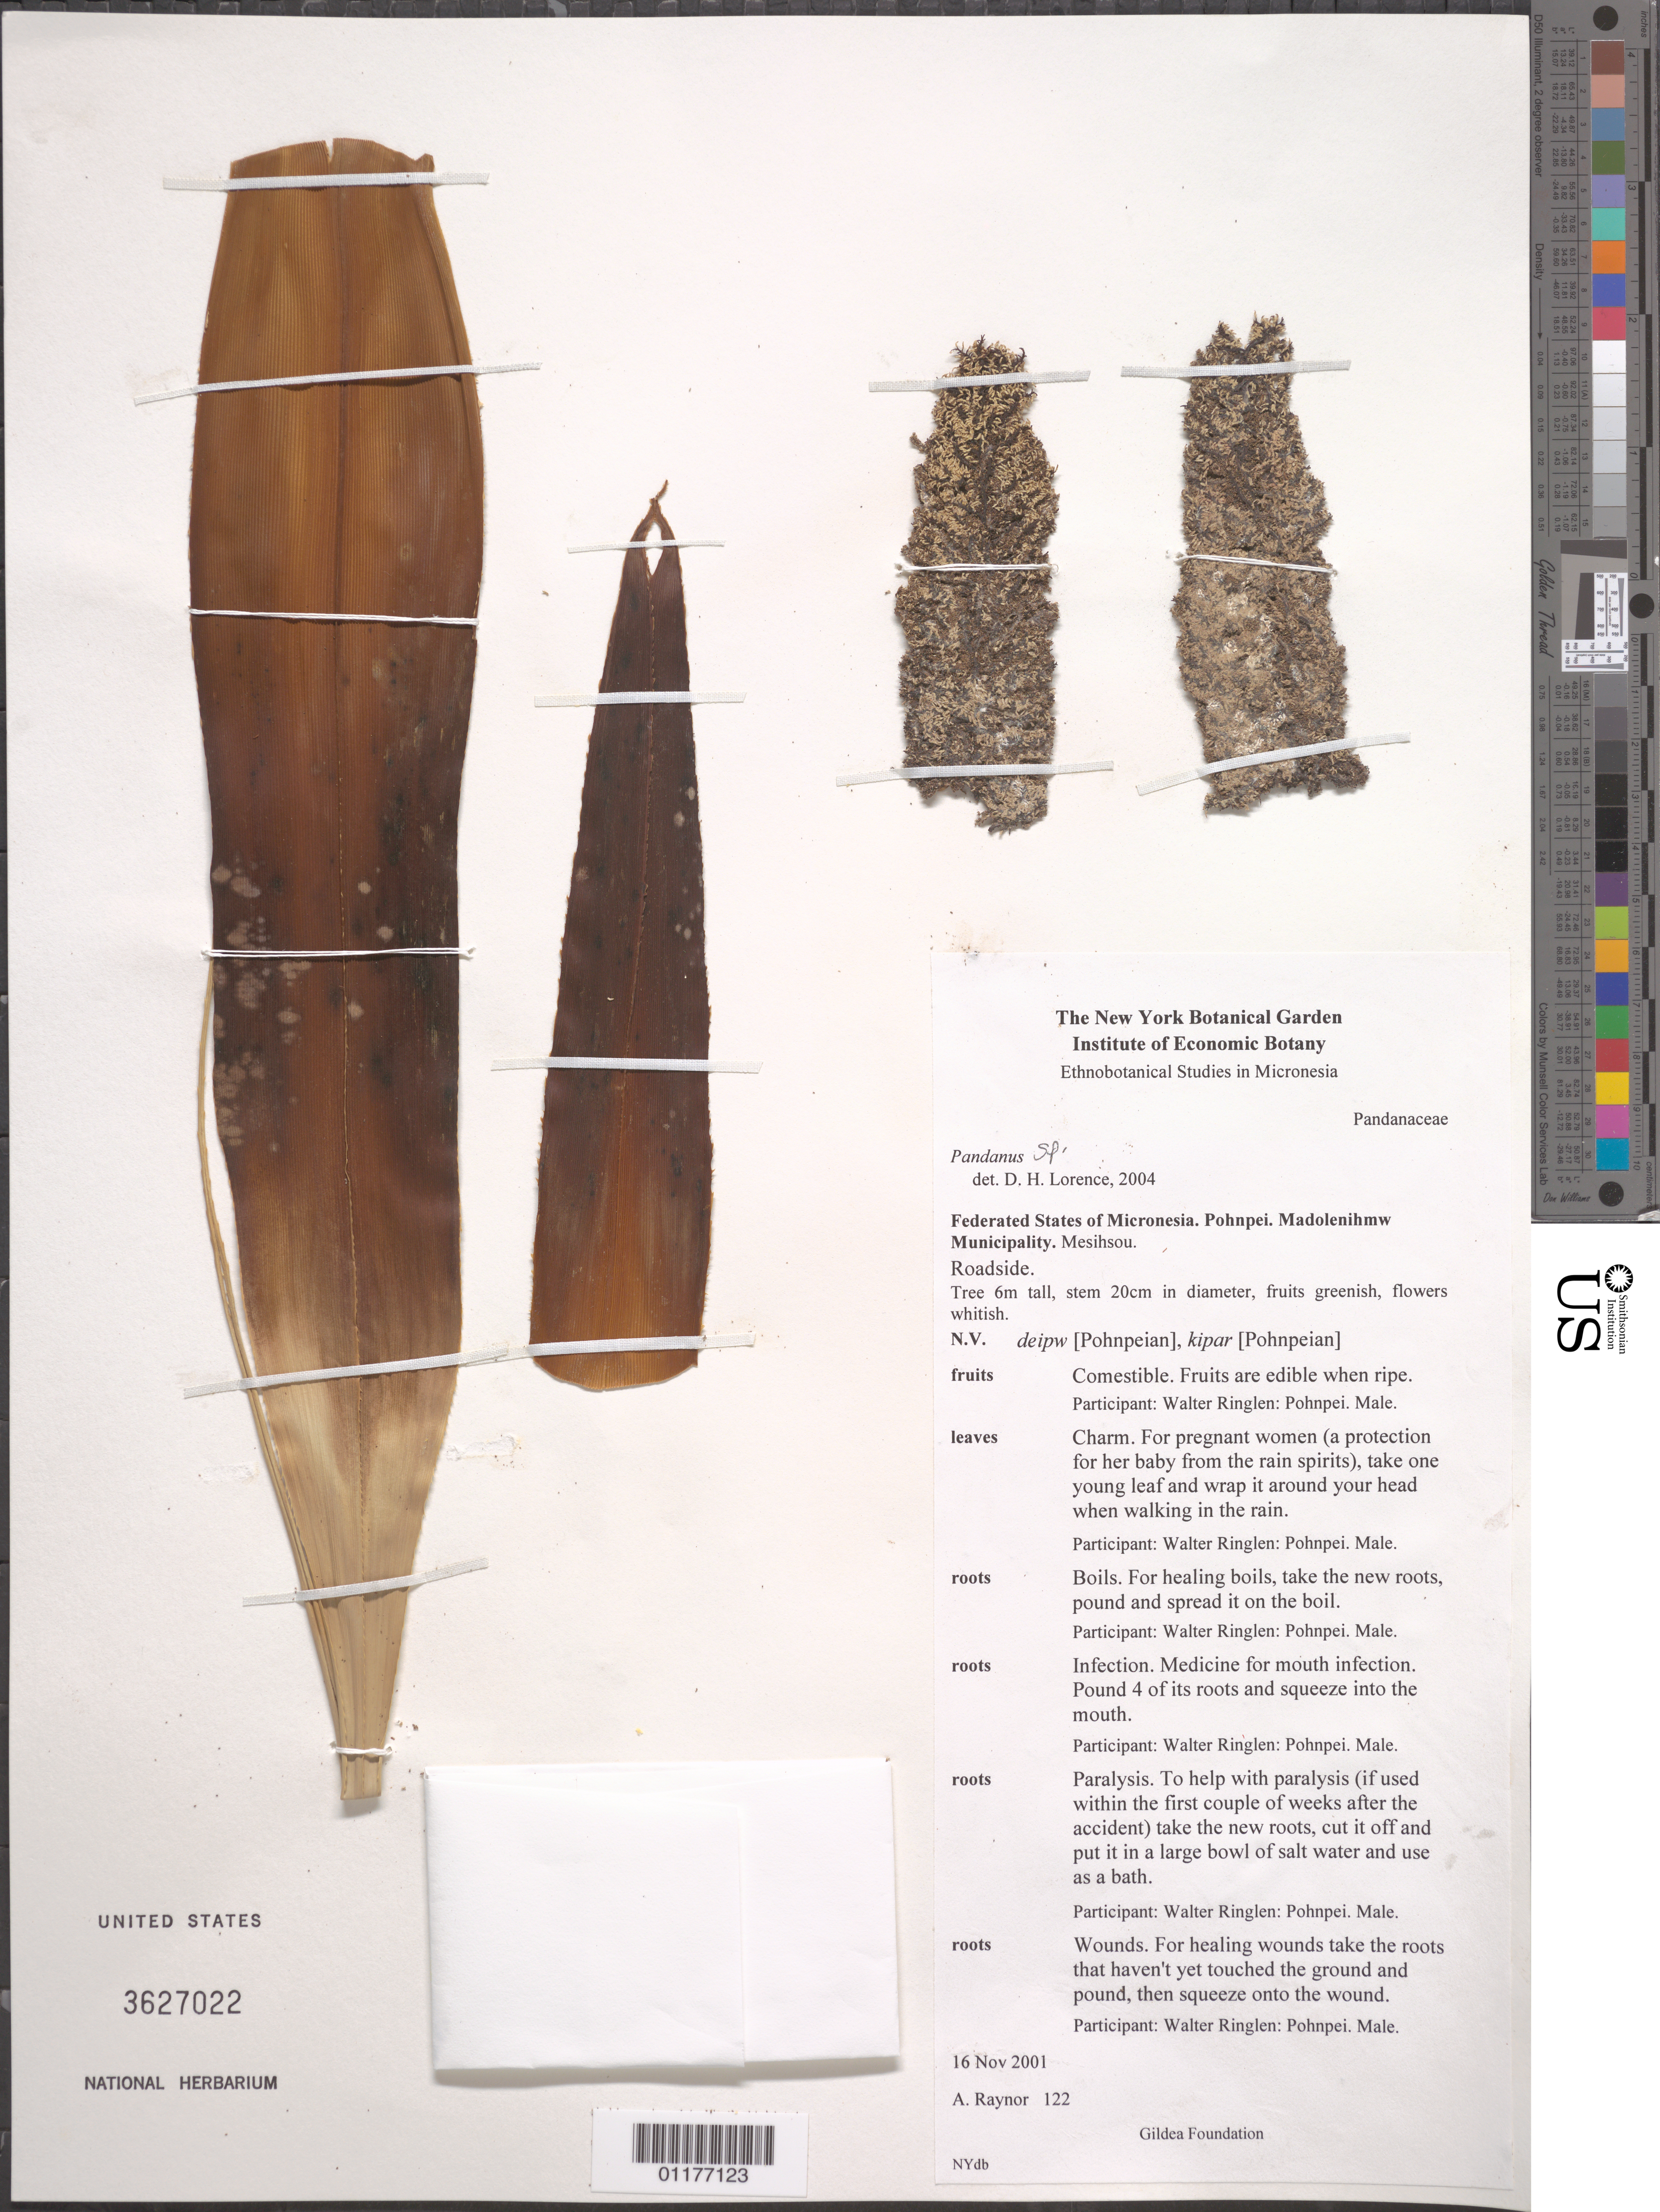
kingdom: Plantae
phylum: Tracheophyta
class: Liliopsida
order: Pandanales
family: Pandanaceae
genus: Pandanus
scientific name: Pandanus sp.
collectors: A. Raynor & W. Ringlen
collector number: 122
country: Micronesia, Federated States of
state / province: Pohnpei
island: Pohnpei [Ponape]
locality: Madolenihmw, Mesihsou.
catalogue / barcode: US 3627022